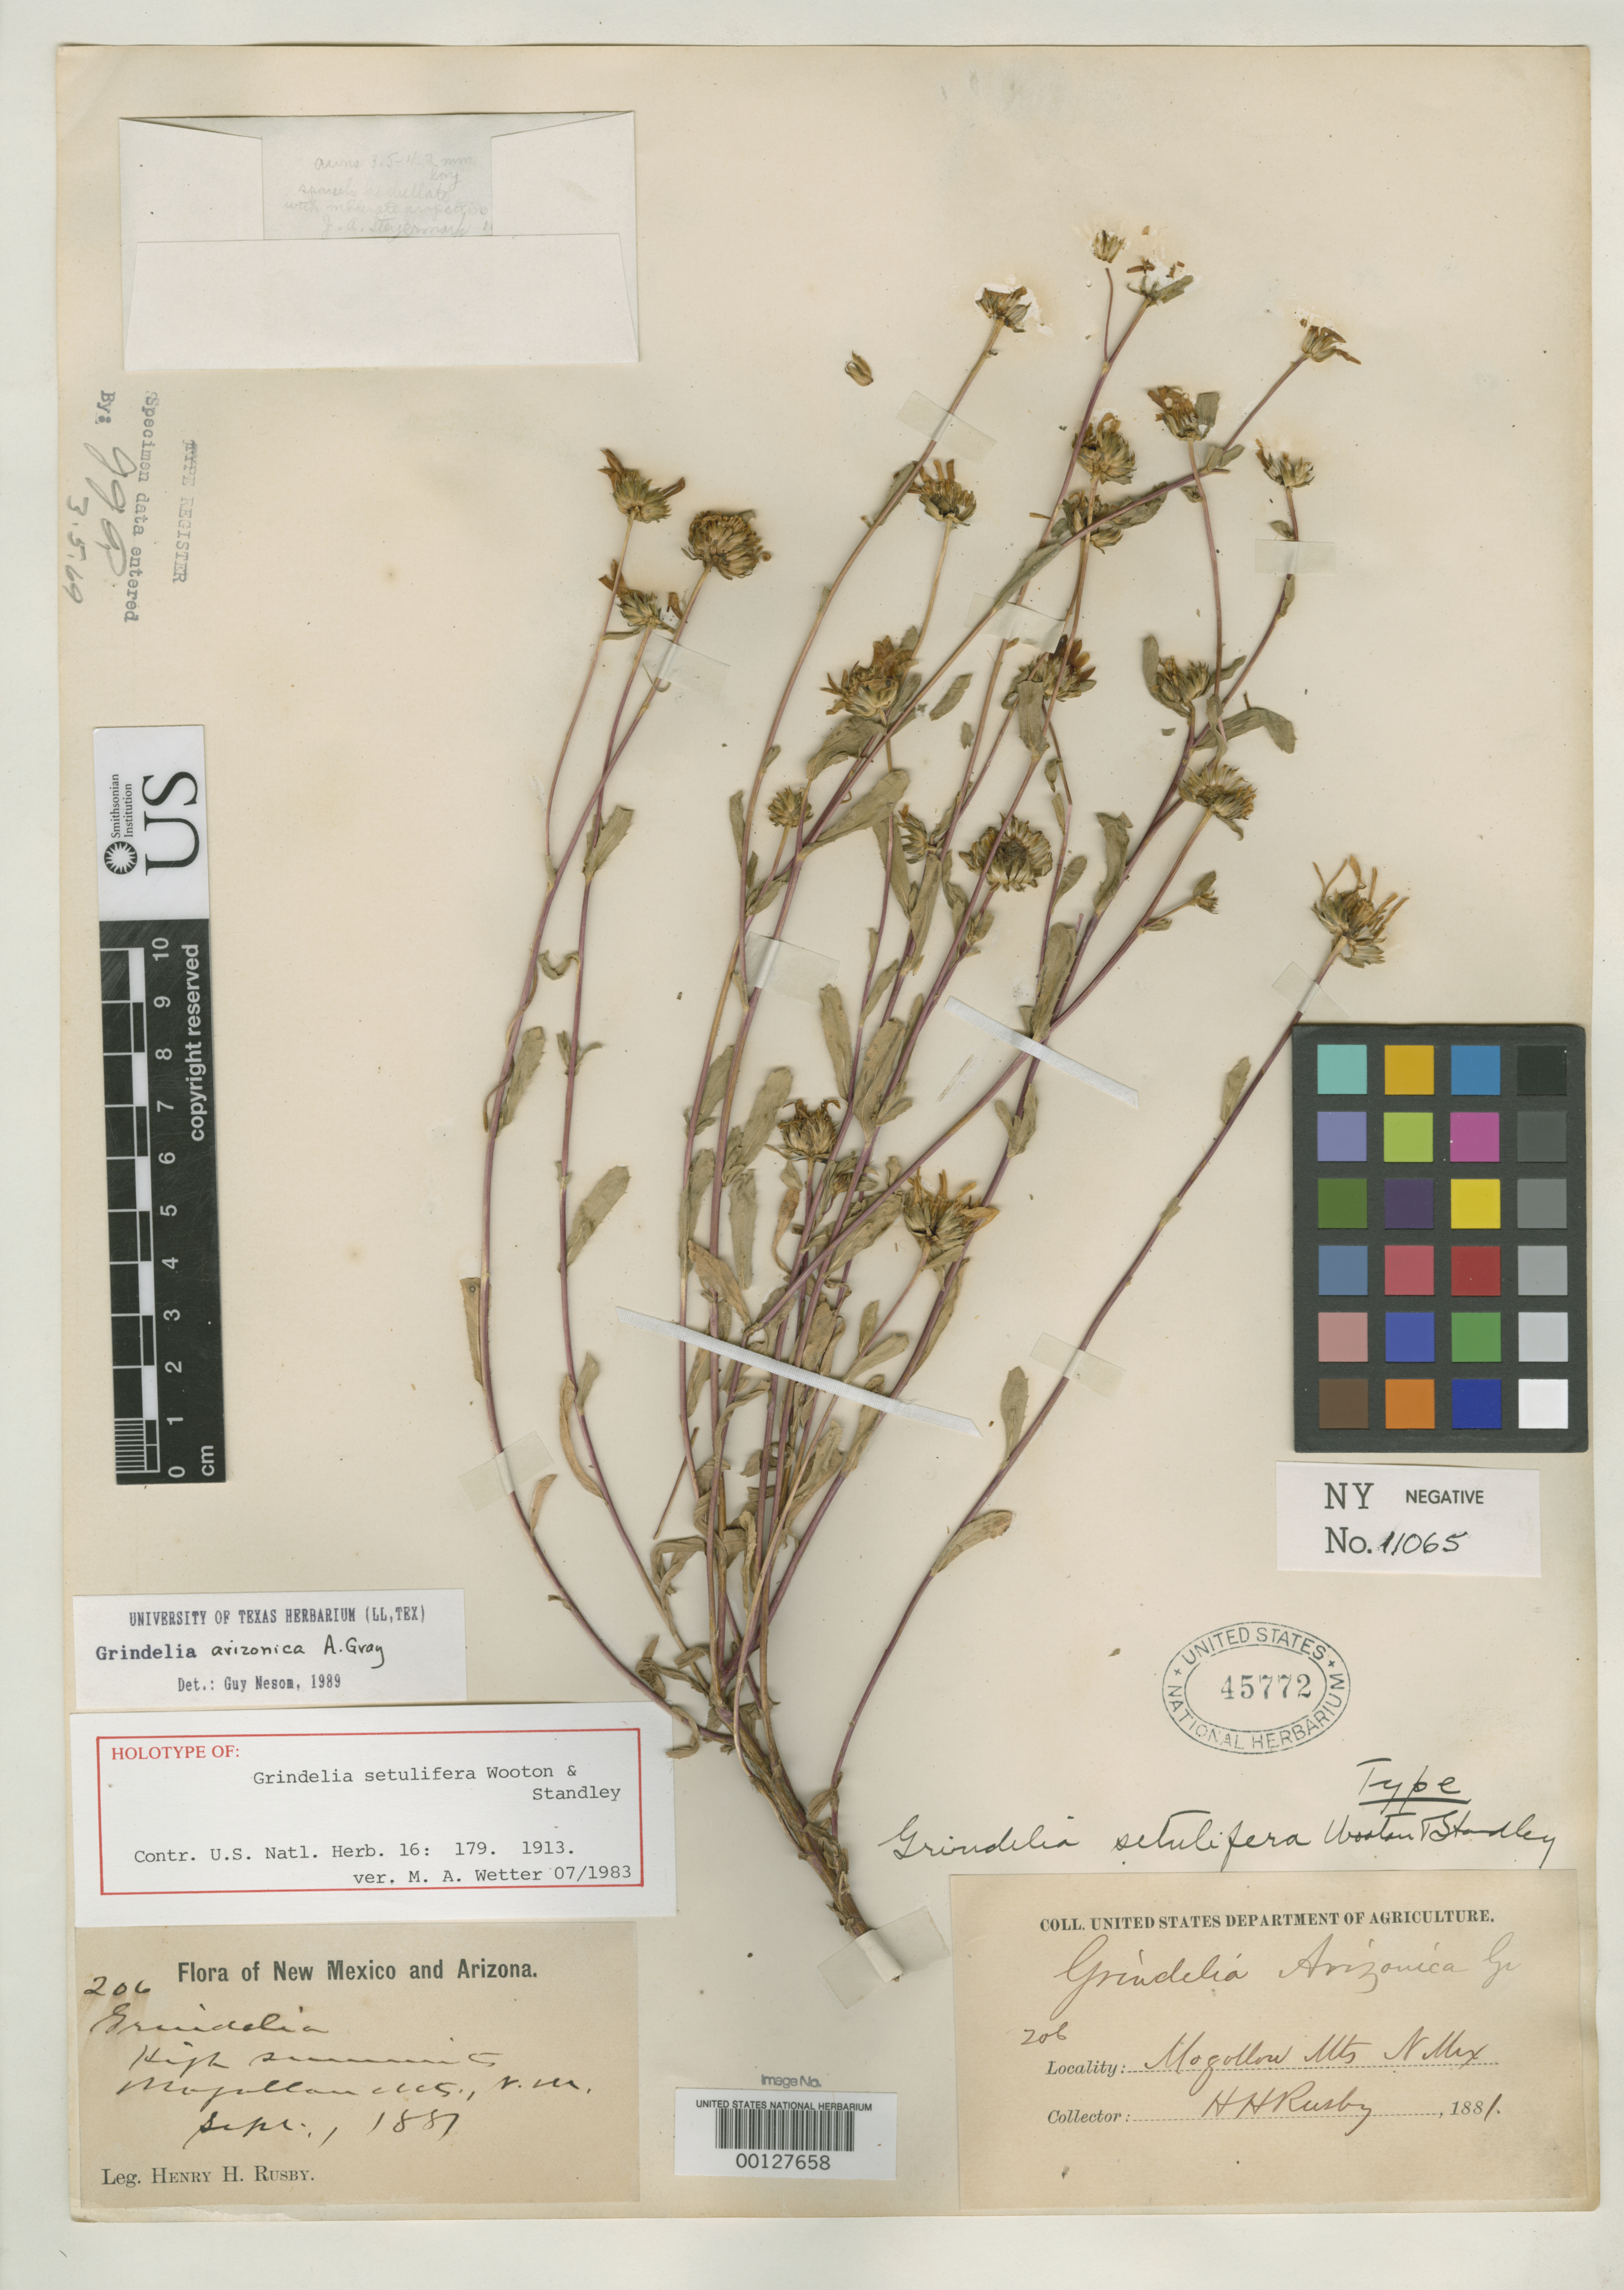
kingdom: Plantae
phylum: Tracheophyta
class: Magnoliopsida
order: Asterales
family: Asteraceae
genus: Grindelia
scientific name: Grindelia setulifera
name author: Wooton & Standl.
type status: Holotype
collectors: H. H. Rusby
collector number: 206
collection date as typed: Sep 1881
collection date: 1881-09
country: United States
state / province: New Mexico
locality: Mogollon Mts.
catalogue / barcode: US 45772